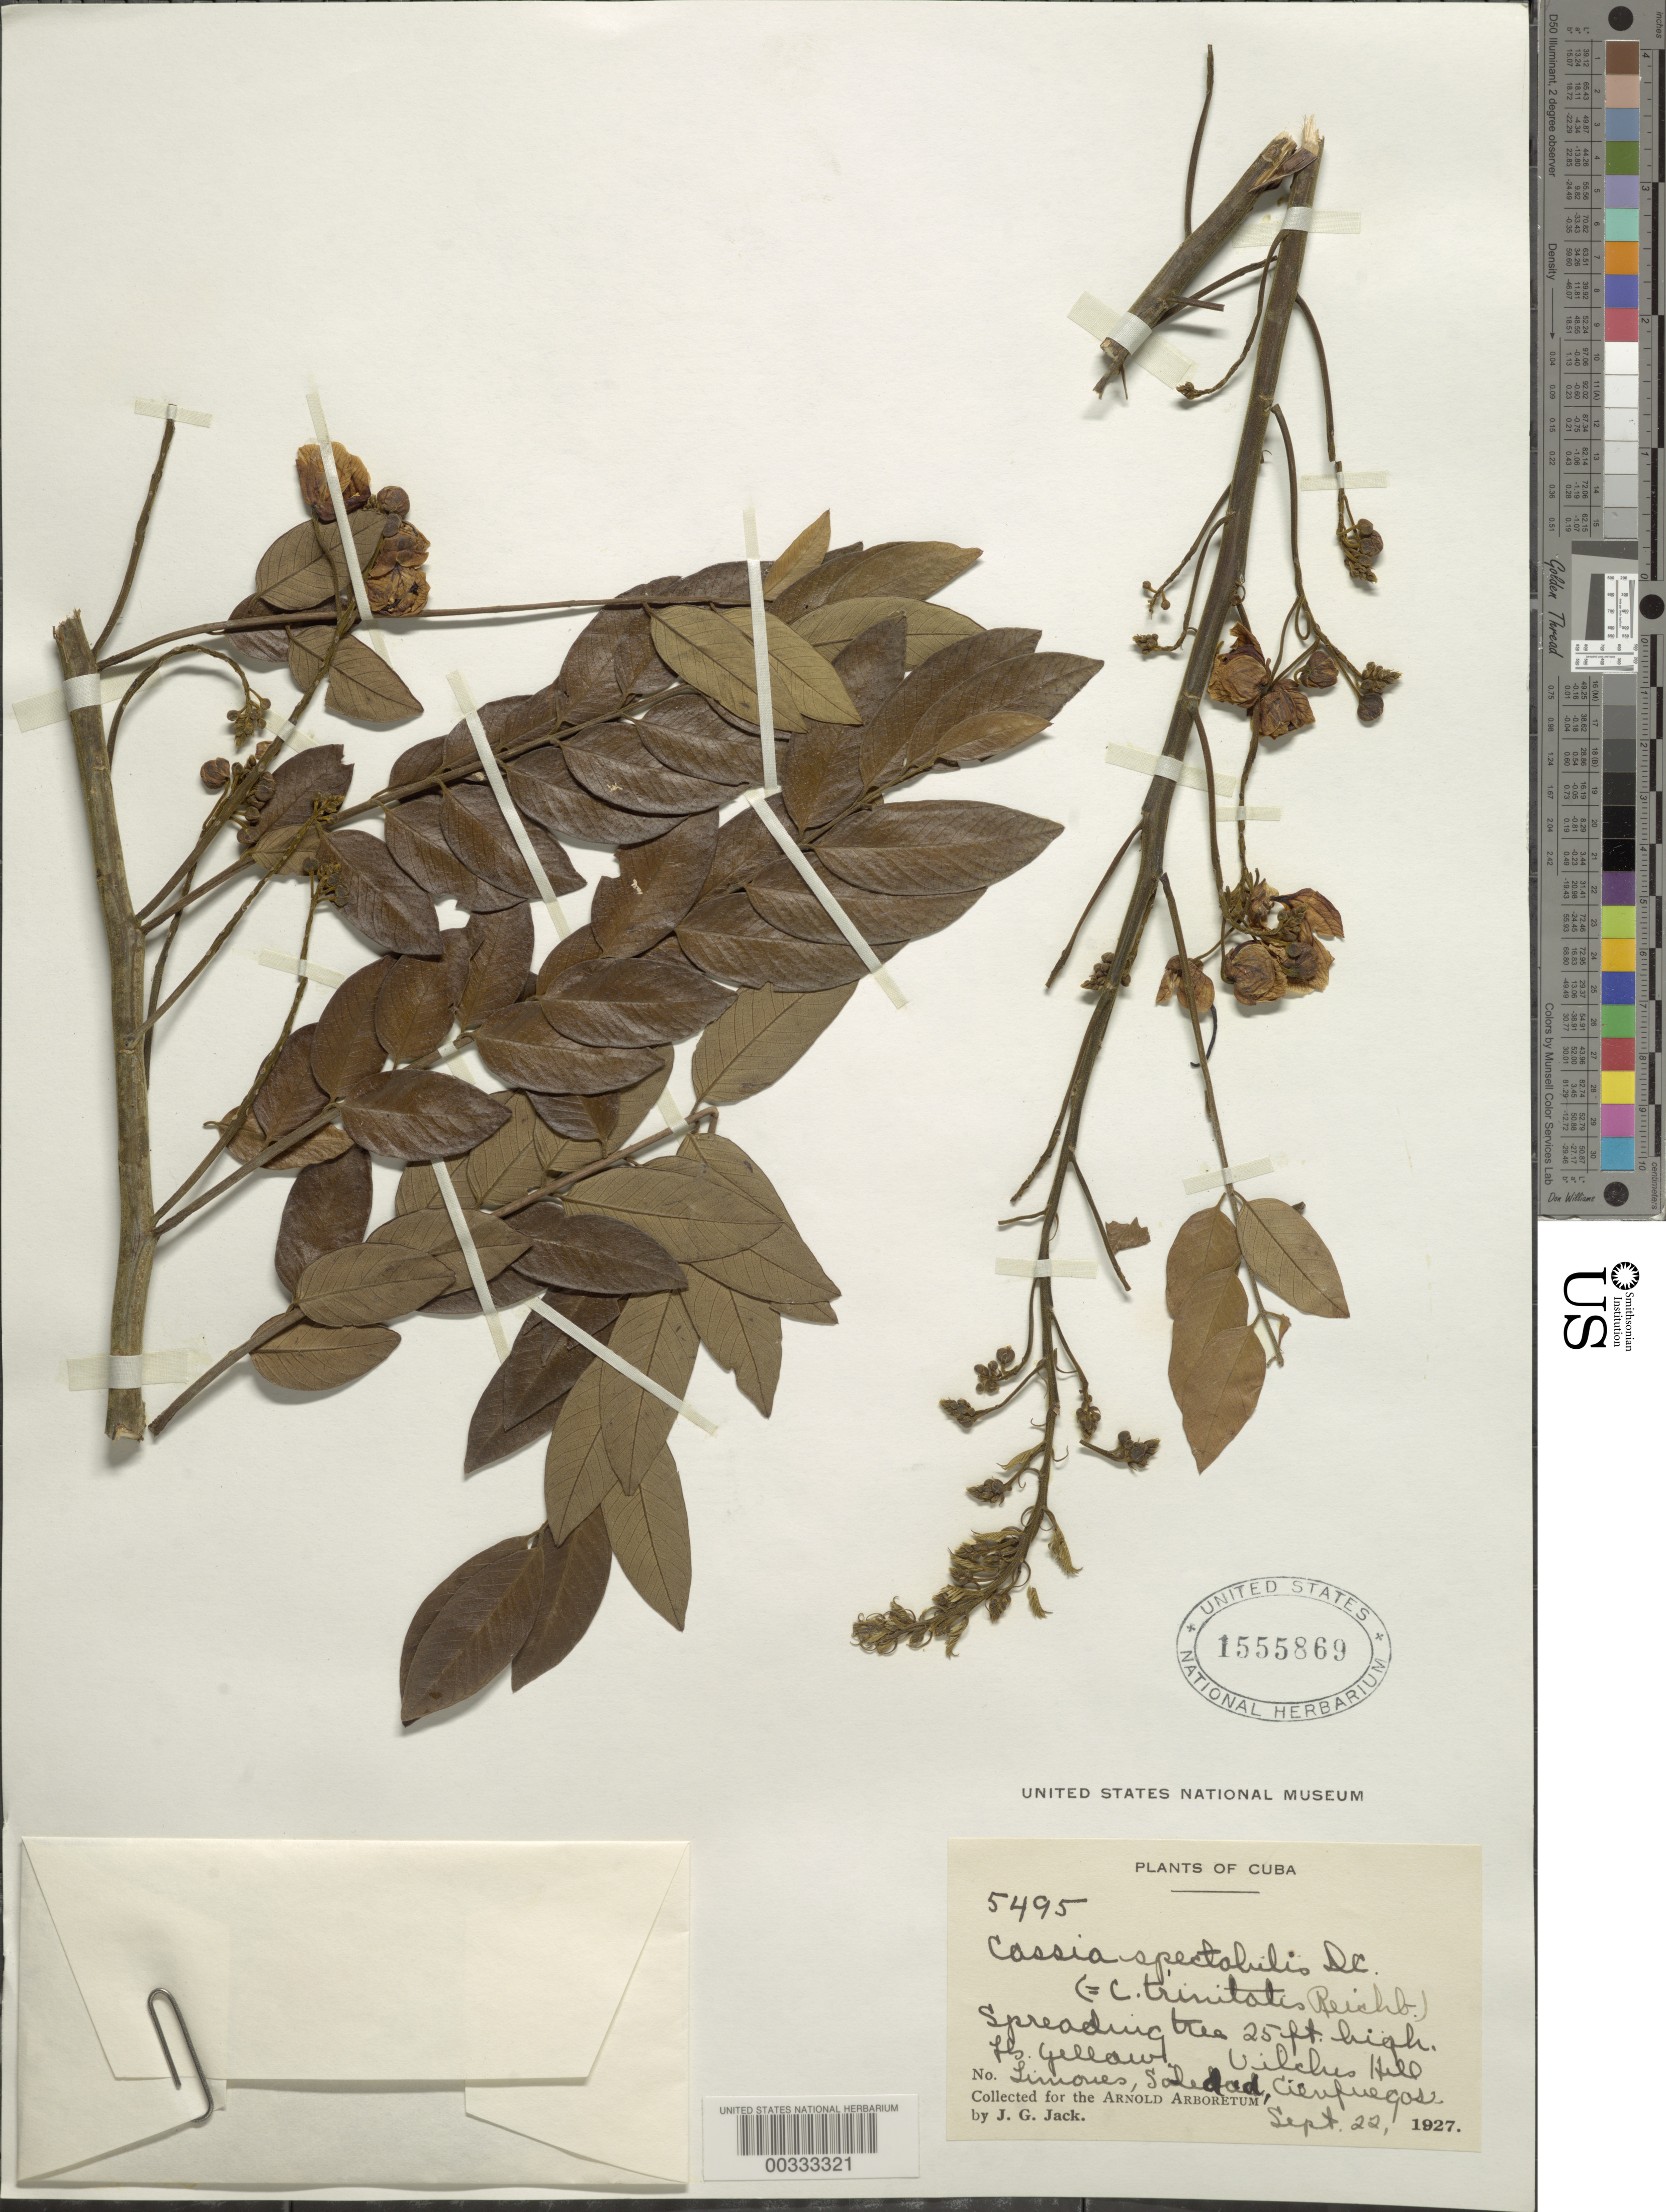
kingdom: Plantae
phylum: Tracheophyta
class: Magnoliopsida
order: Fabales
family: Fabaceae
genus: Senna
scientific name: Senna spectabilis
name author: (DC.) H.S. Irwin & Barneby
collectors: J. G. Jack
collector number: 5495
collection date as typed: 22 Sep 1927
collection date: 1927-09-22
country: Cuba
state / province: Las Villas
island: Greater Antilles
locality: Vilches hill, limones, soledad, cienfuegos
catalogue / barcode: US 1555869